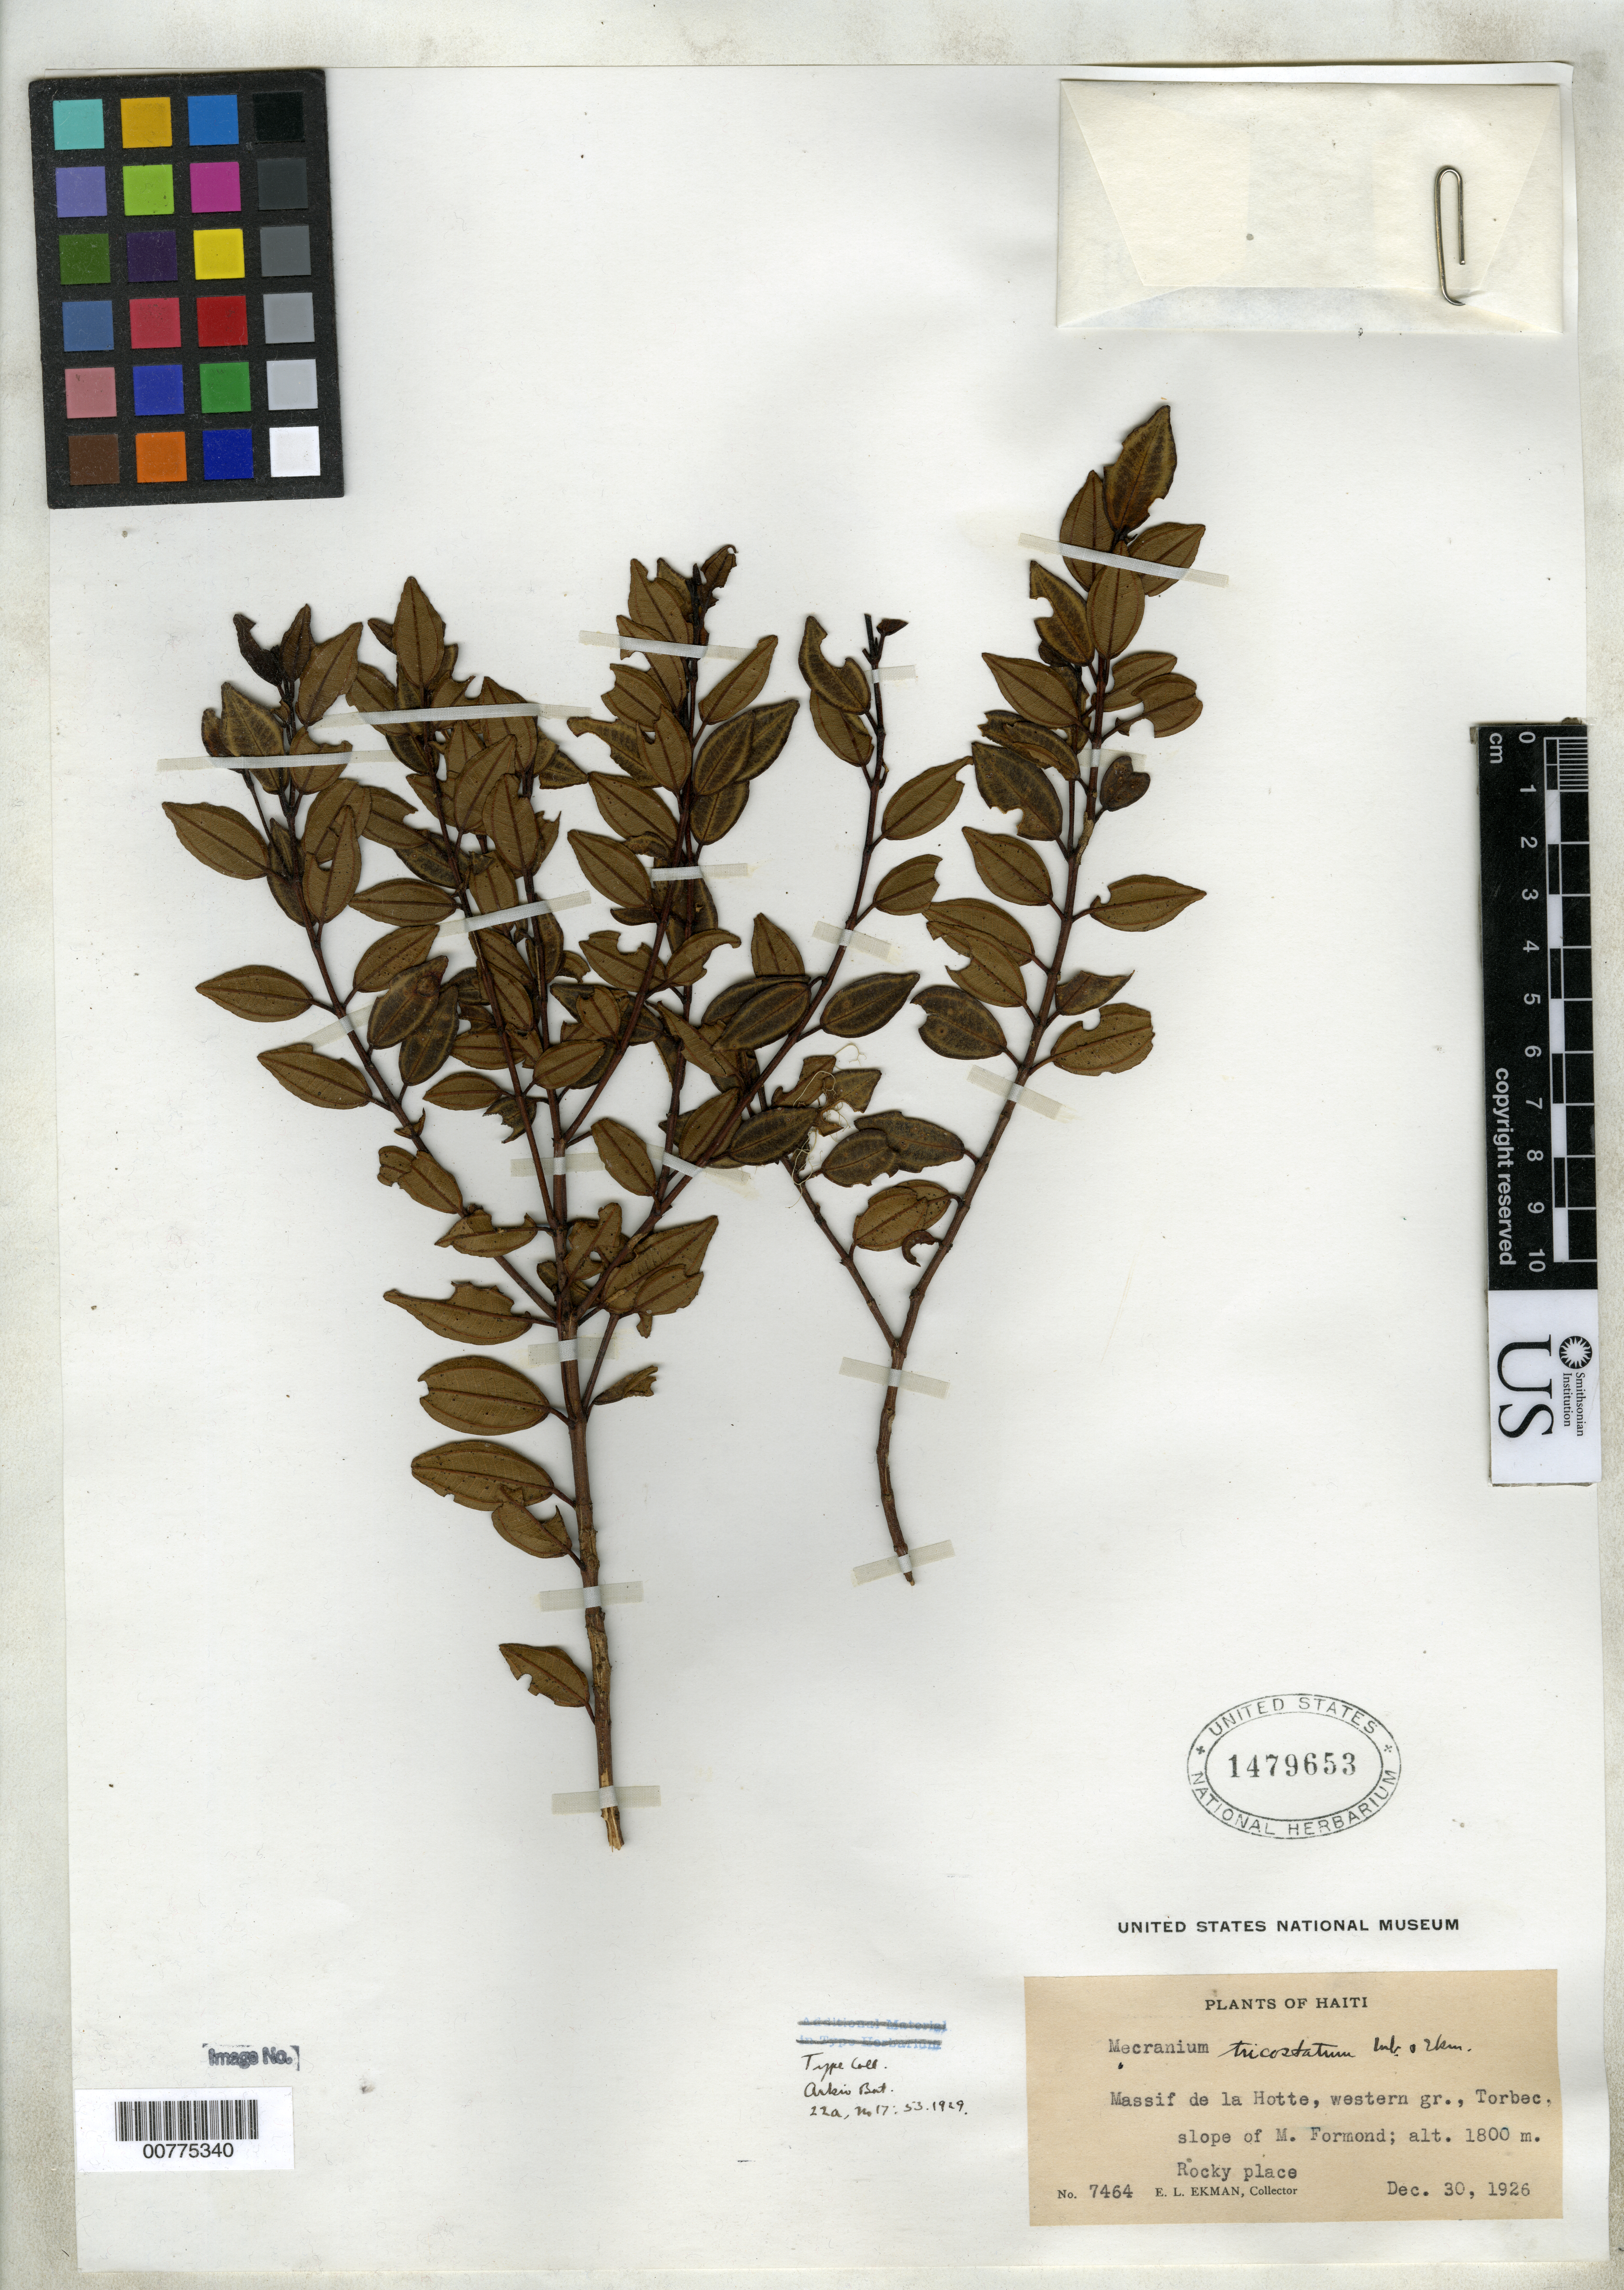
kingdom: Plantae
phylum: Tracheophyta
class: Magnoliopsida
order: Myrtales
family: Melastomataceae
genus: Mecranium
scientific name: Mecranium tricostatum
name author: Urb. & Ekman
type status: Isotype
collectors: E. L. Ekman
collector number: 7464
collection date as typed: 30 Dec 1926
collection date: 1926-12-30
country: Haiti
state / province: Sud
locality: Massif de la Hotte, western gr., Torbec, slope of M. Formond.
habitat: Rocky place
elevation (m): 1800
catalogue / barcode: US 1479653